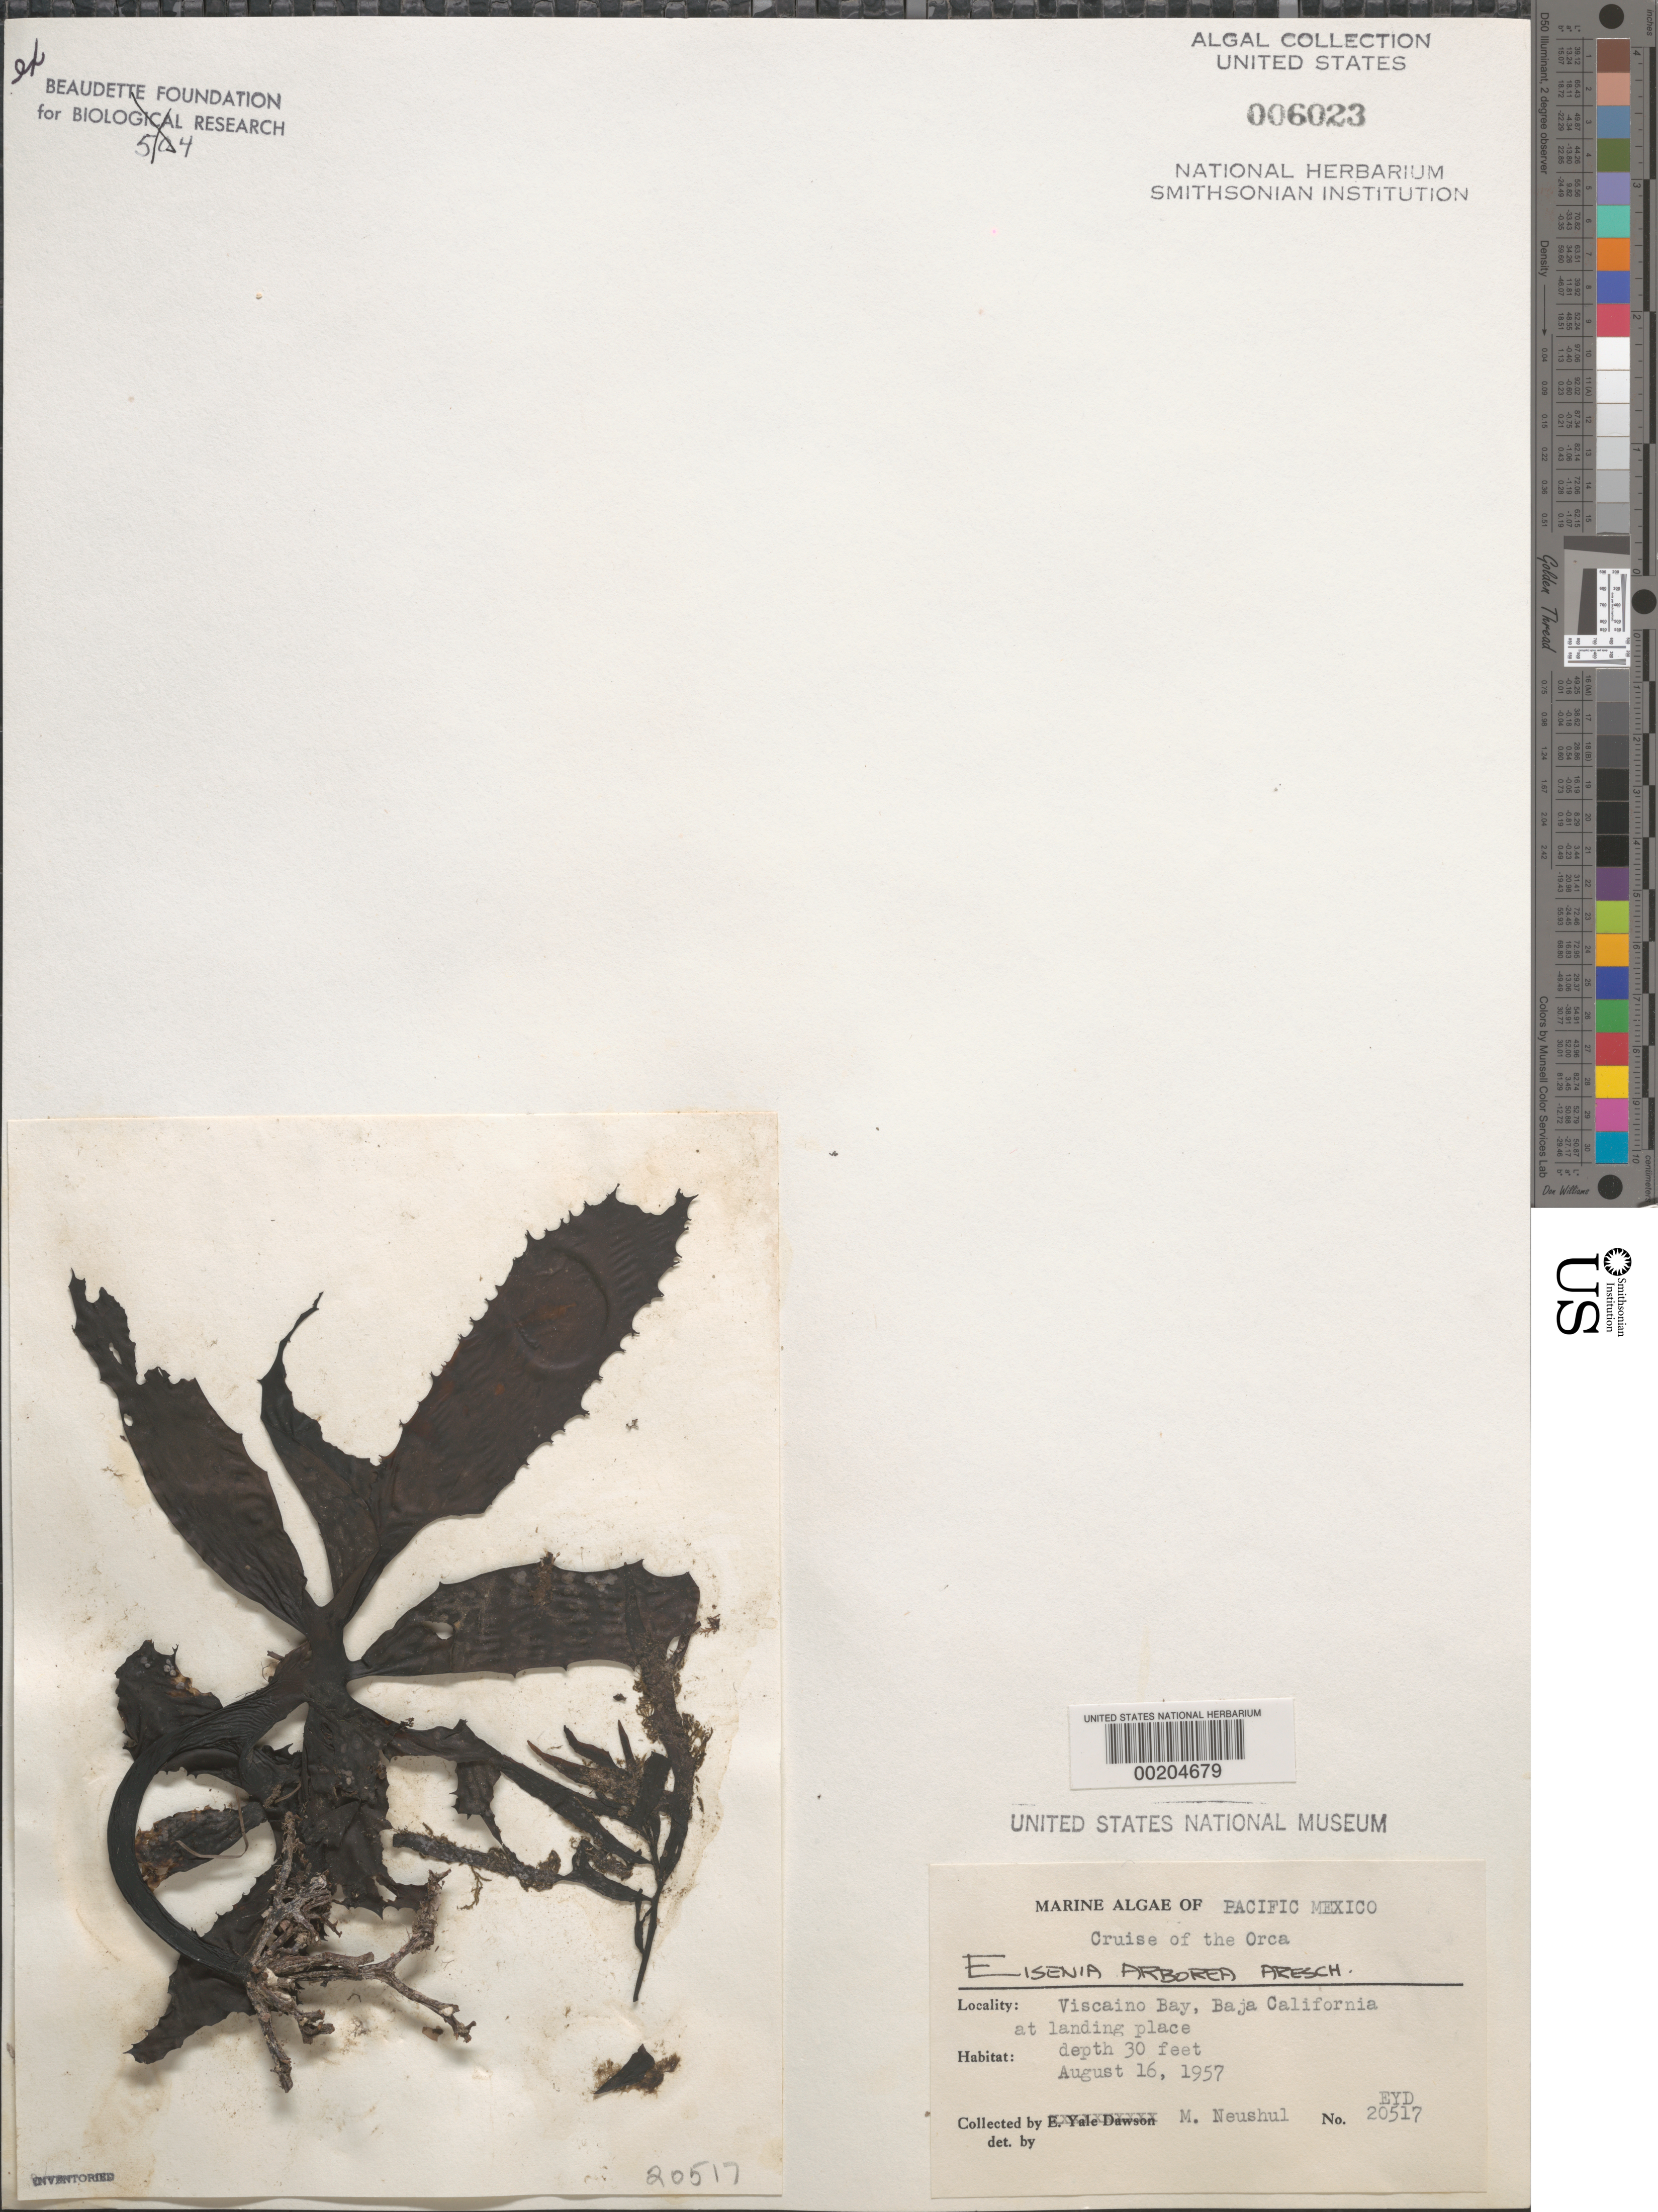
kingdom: Chromista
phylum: Ochrophyta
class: Phaeophyceae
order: Laminariales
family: Lessoniaceae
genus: Eisenia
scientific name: Eisenia arborea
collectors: M. Neushul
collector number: EYD 20517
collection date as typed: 16 Aug 1957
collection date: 1957-08-16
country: Mexico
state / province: Baja California Norte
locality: Bahia Sebastian Vizcaino (Viscaino Bay)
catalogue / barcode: US 6023